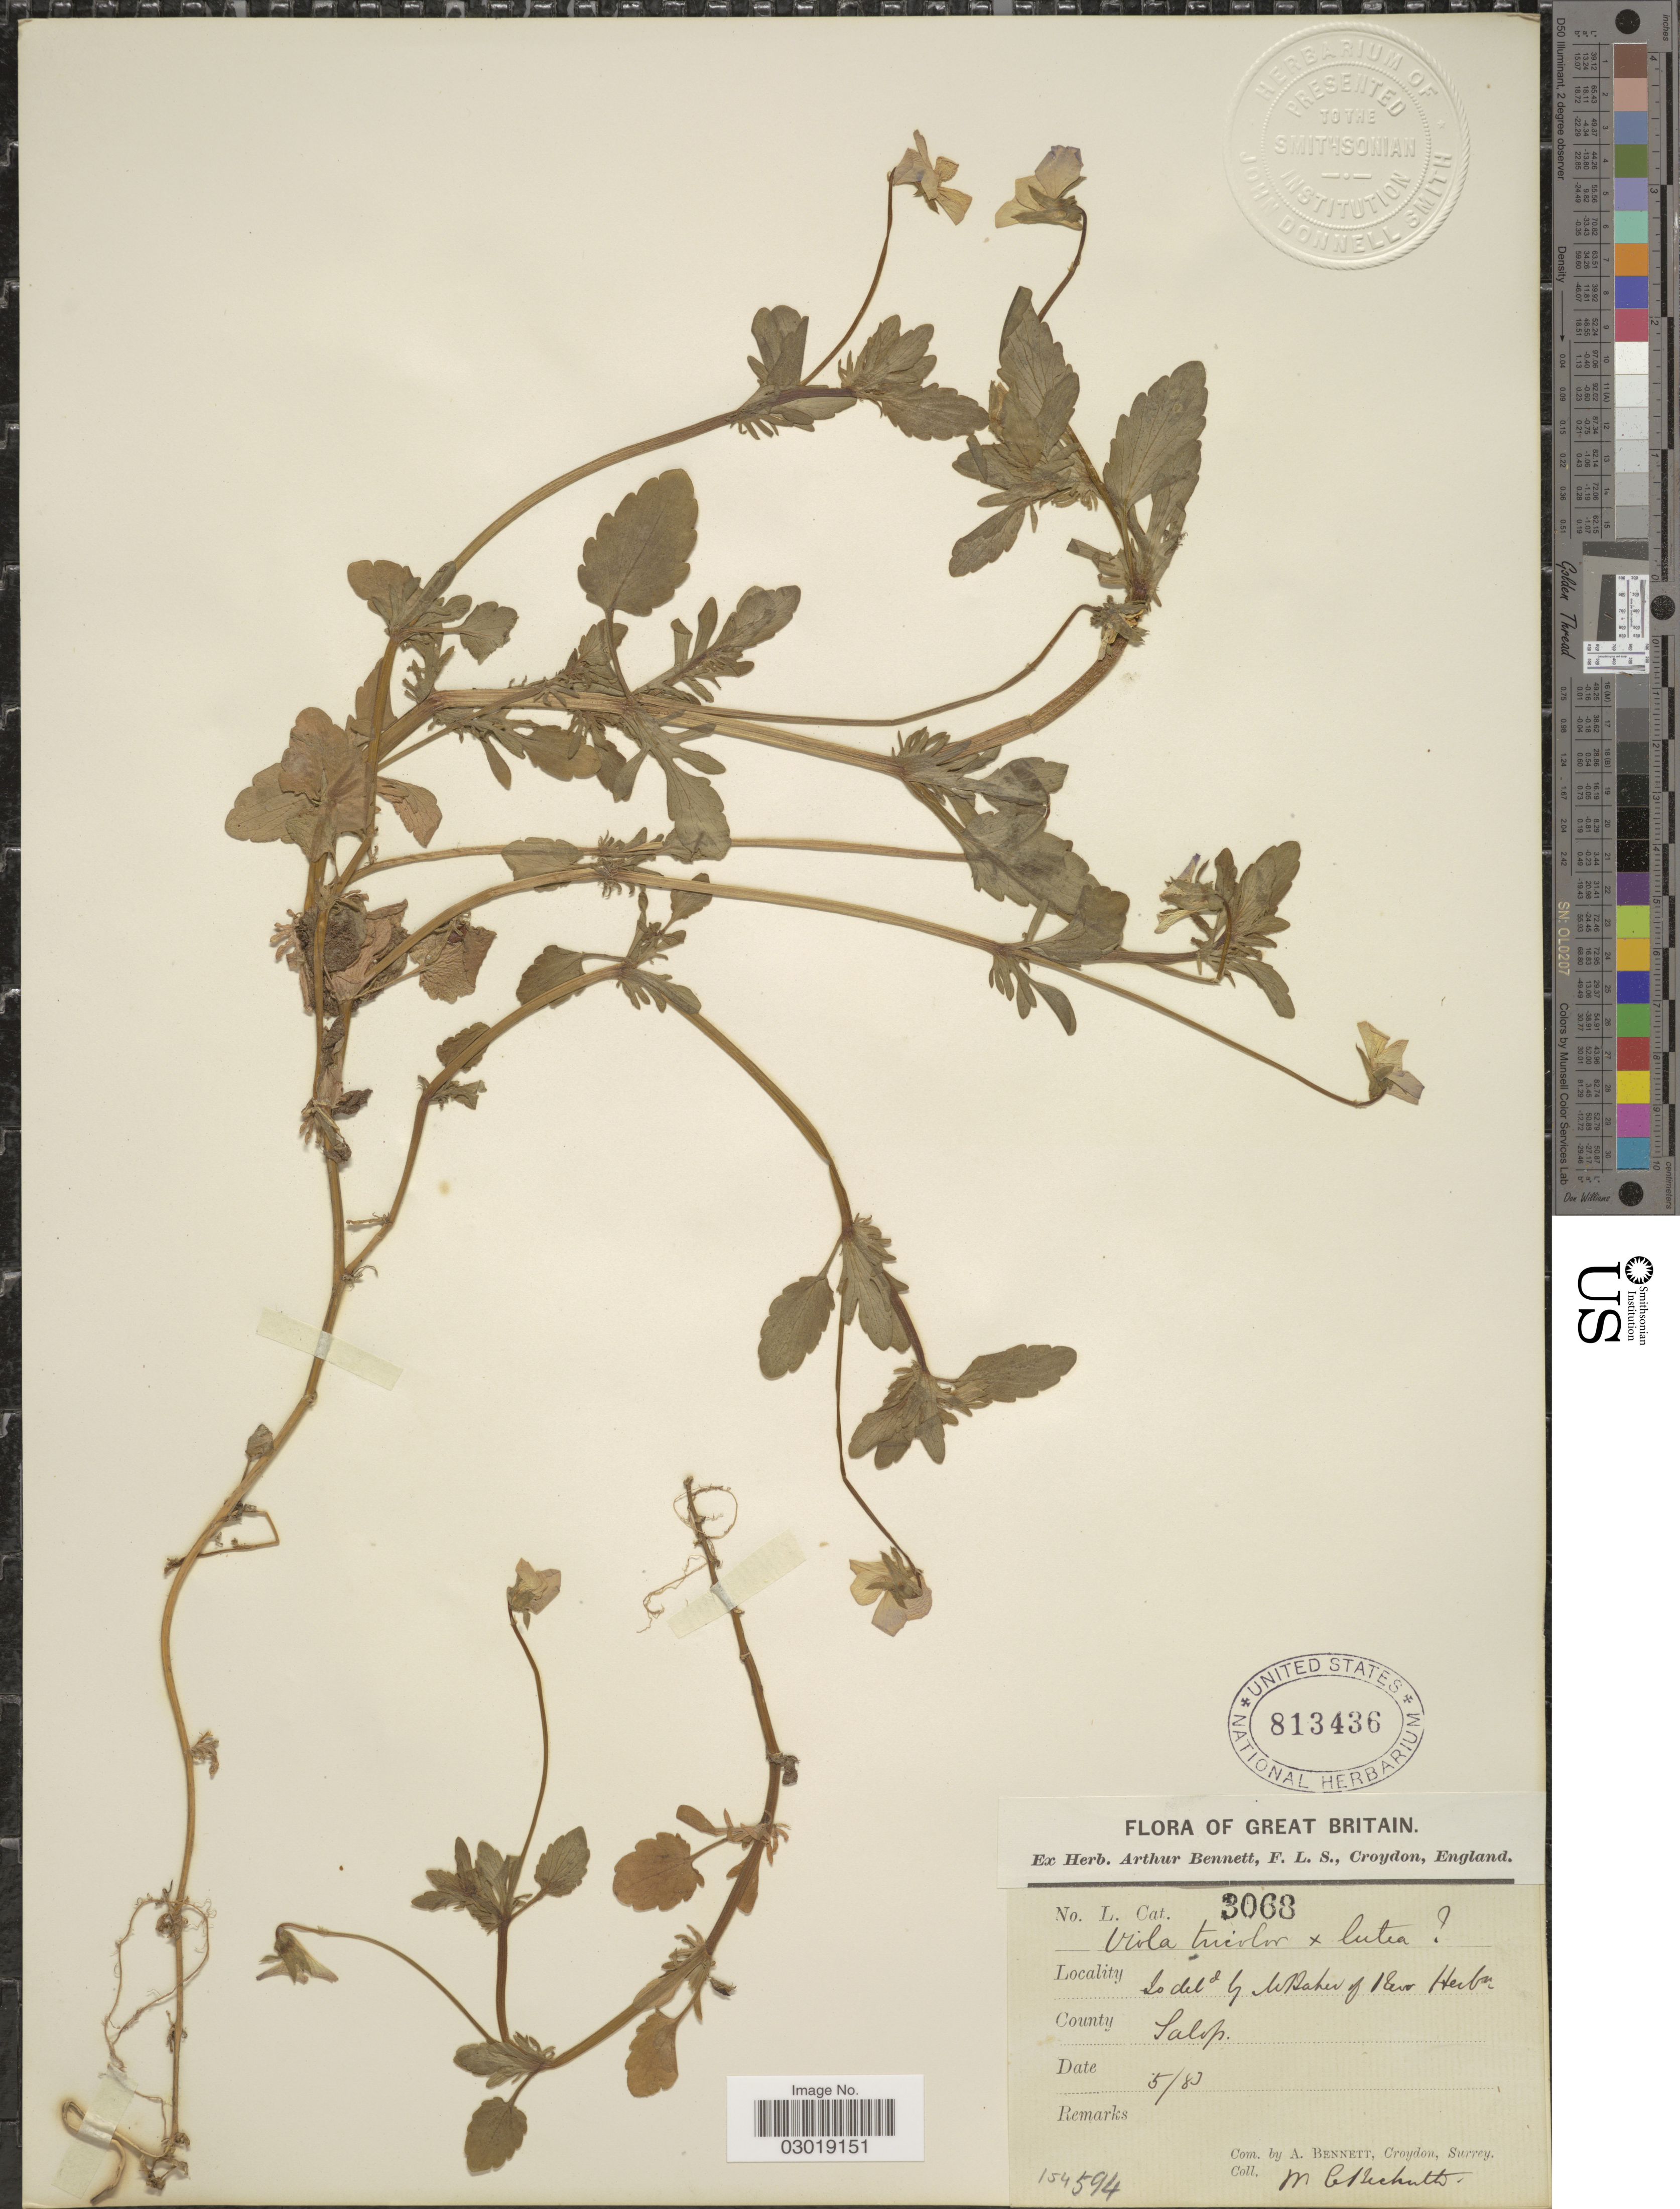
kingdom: Plantae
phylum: Tracheophyta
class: Magnoliopsida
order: Malpighiales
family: Violaceae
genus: Viola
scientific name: Viola tricolor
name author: L.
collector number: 3068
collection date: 1883-05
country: United Kingdom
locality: Great Britain. County Salop.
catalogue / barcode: US 813436